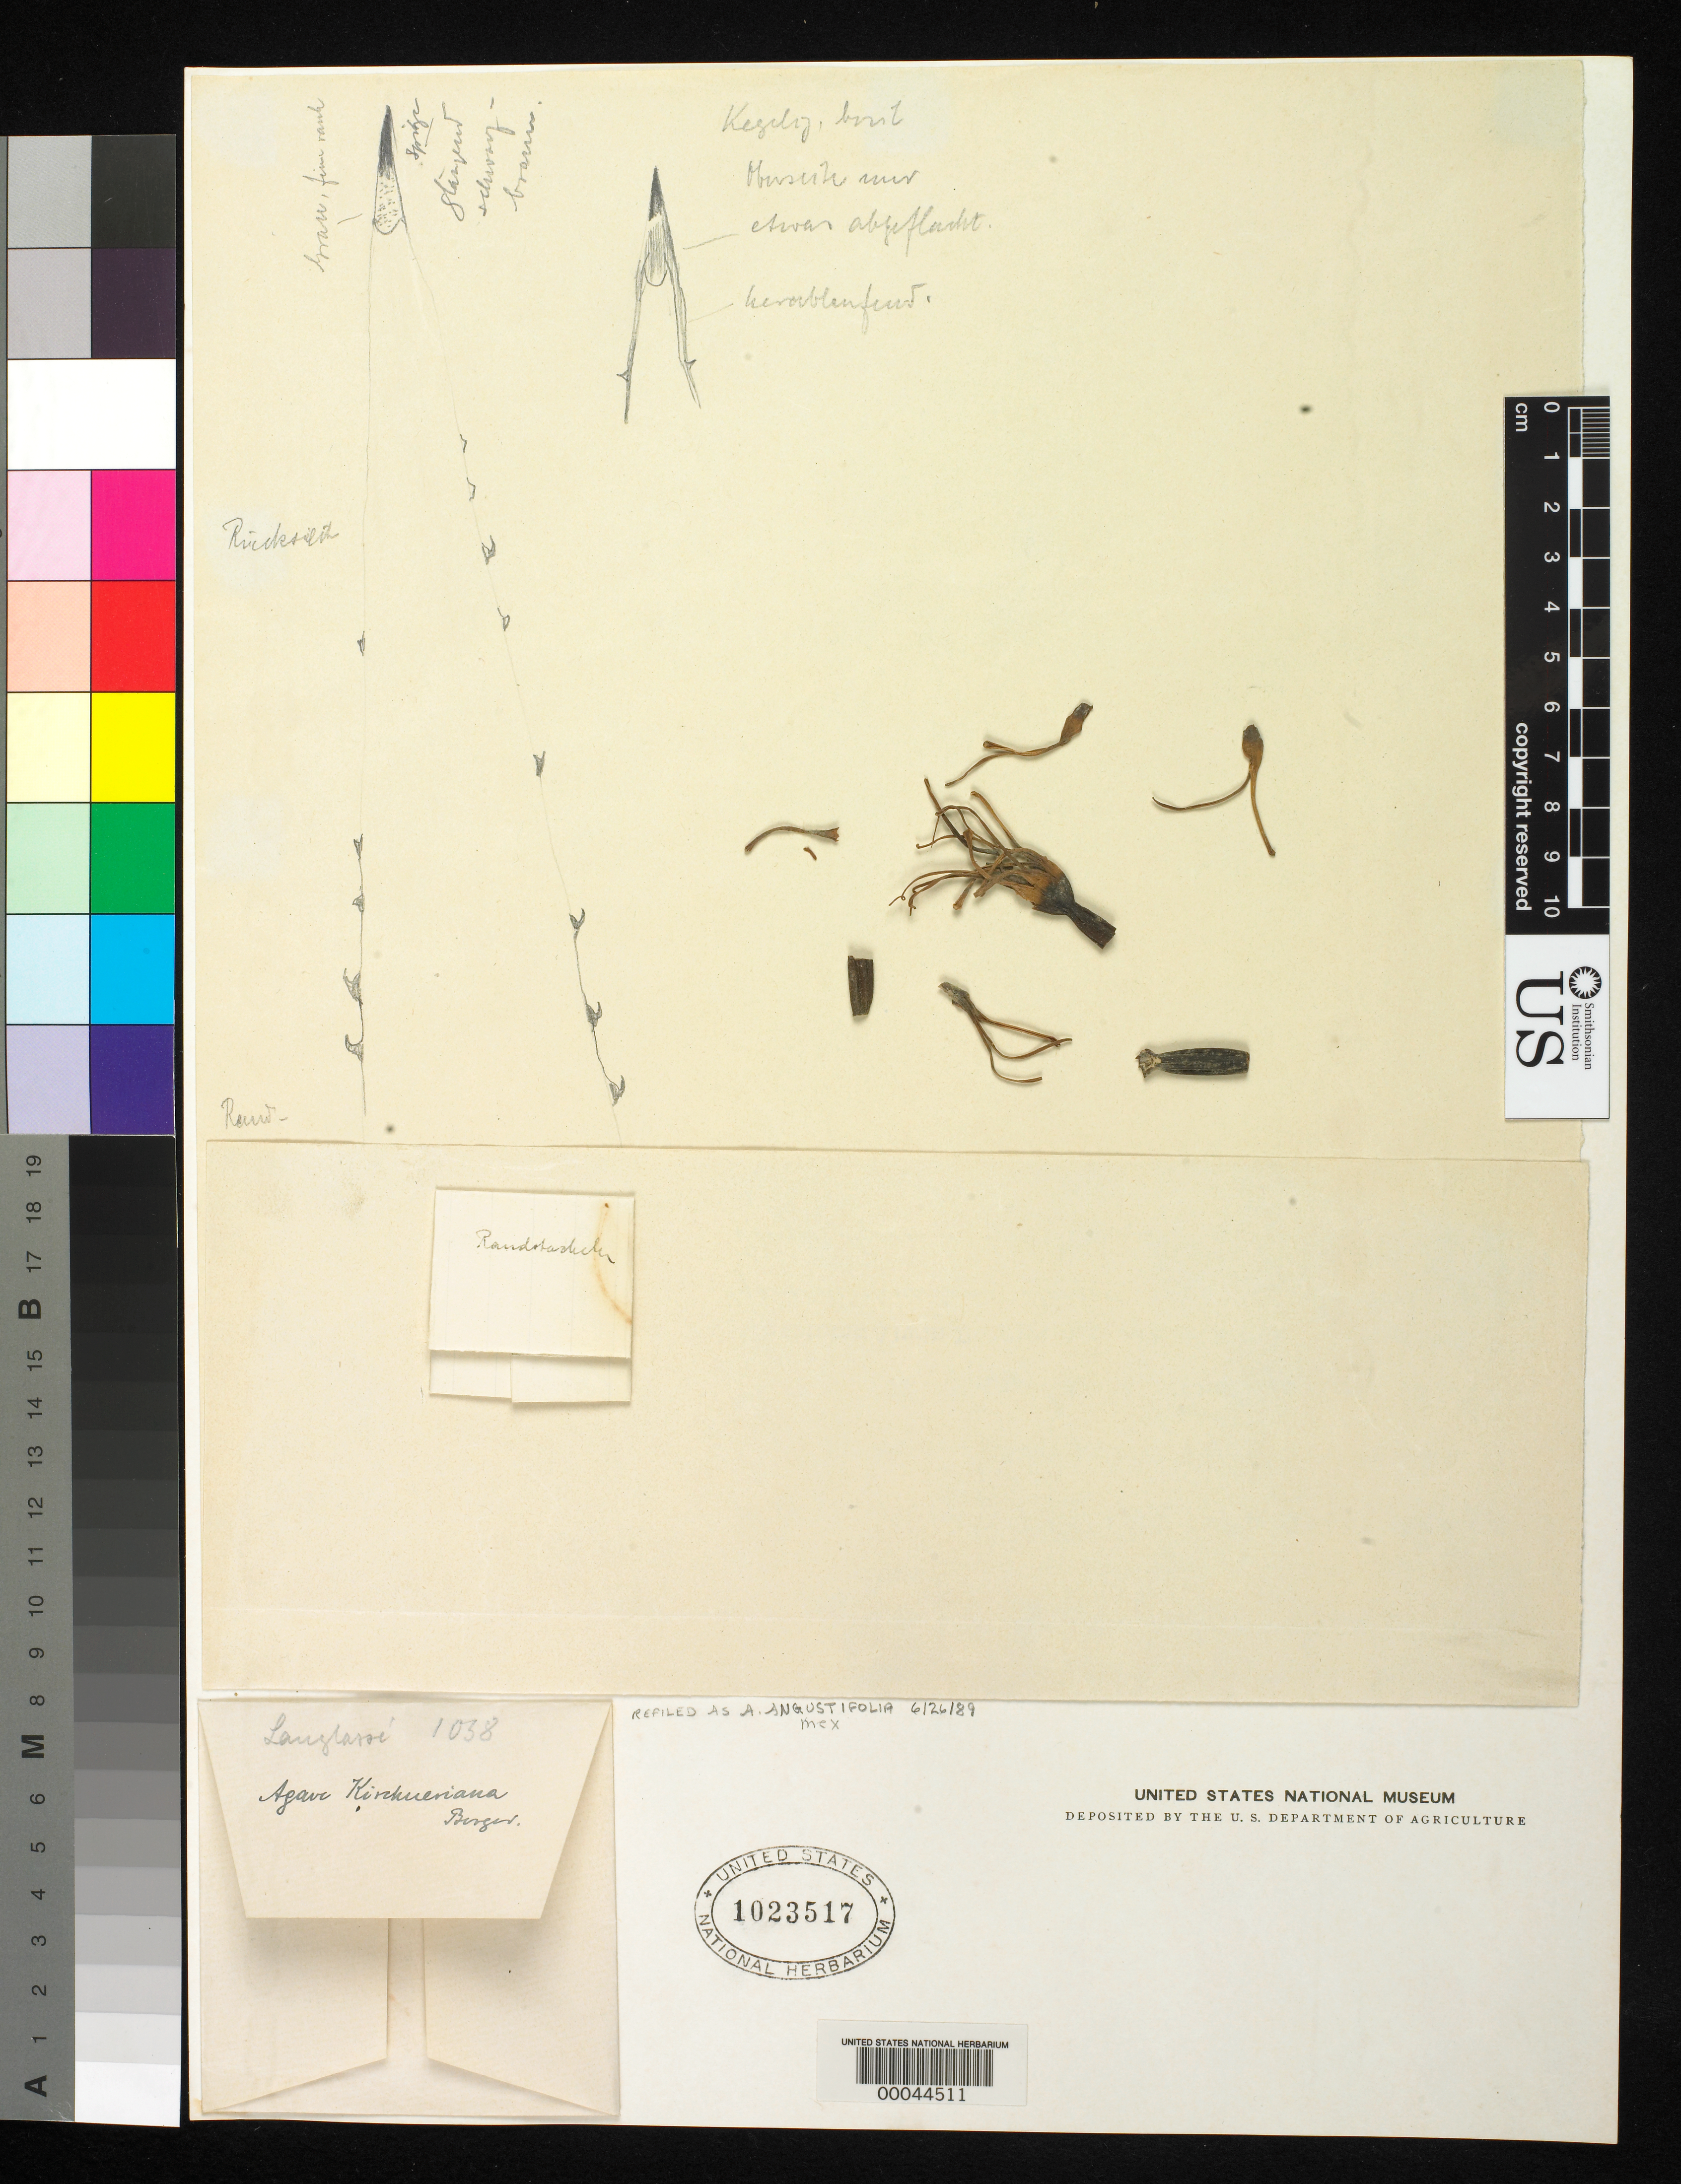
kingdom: Plantae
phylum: Tracheophyta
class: Liliopsida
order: Asparagales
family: Asparagaceae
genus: Agave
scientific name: Agave angustifolia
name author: Haw.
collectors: E. Langlassé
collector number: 1038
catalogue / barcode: US 1023517